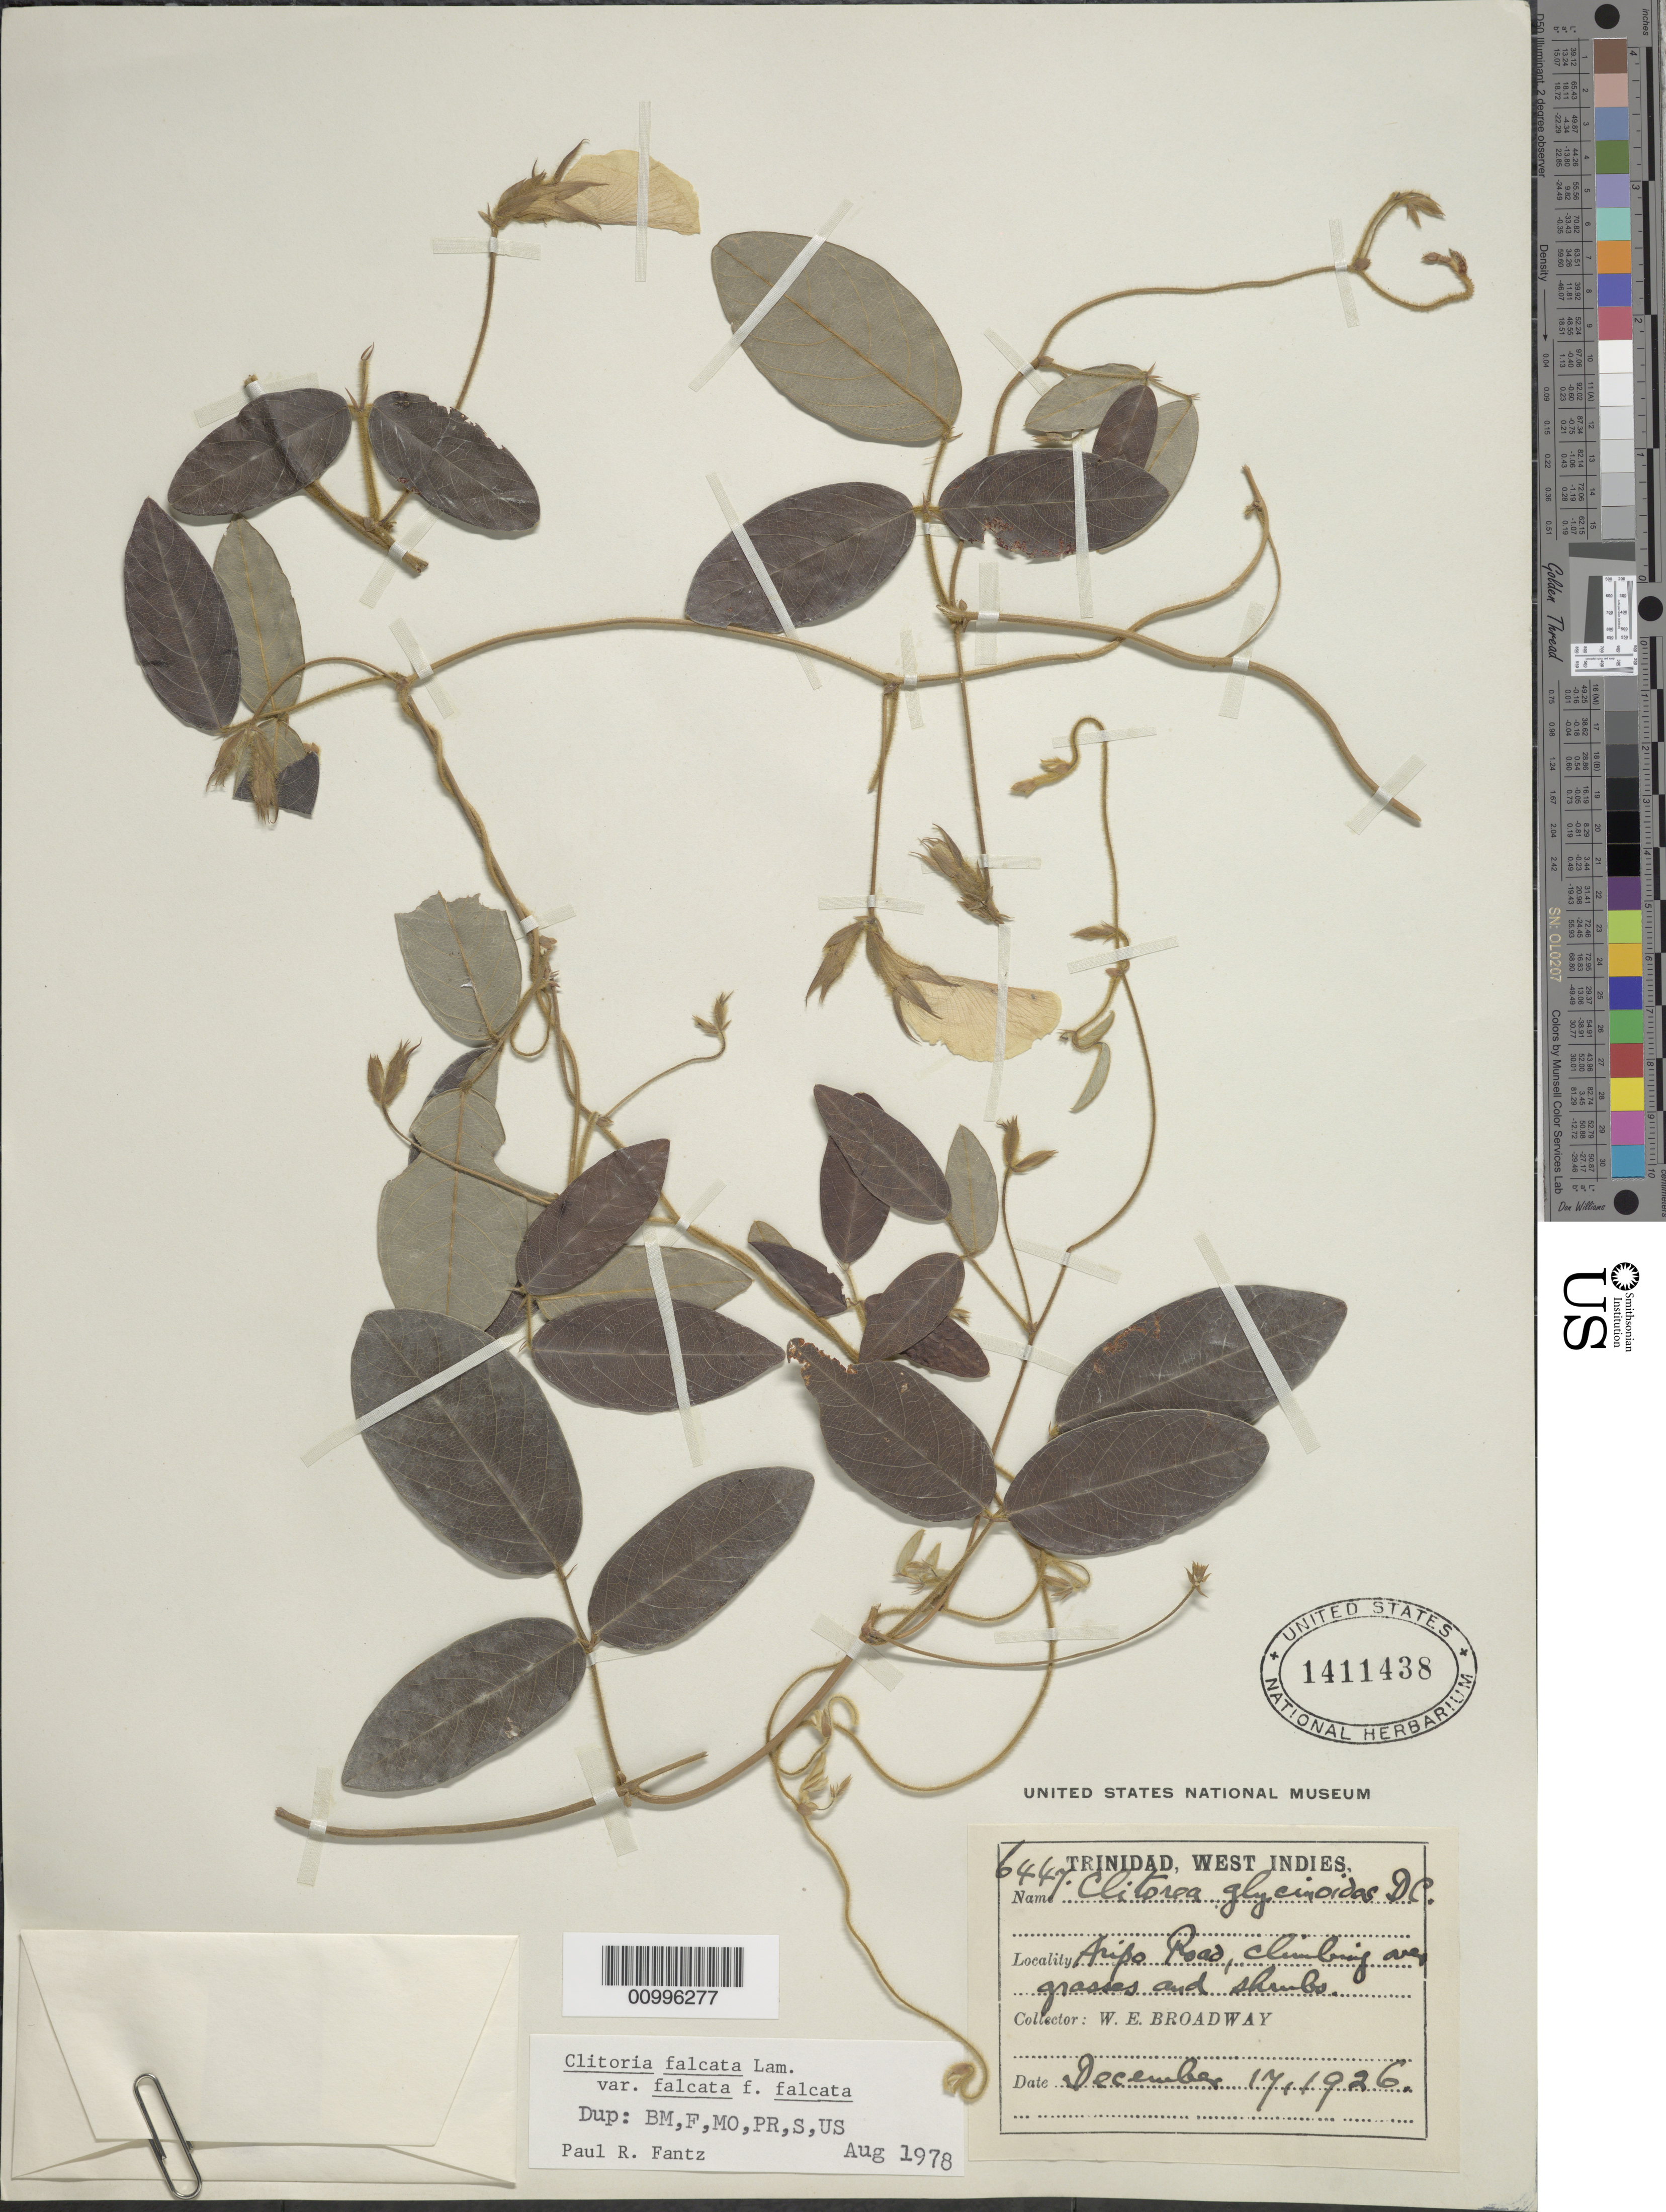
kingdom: Plantae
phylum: Tracheophyta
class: Magnoliopsida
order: Fabales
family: Fabaceae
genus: Clitoria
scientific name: Clitoria rubiginosa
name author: Juss.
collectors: W. E. Broadway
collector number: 6447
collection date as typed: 17 Dec 1926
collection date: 1926-12-17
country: Trinidad and Tobago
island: Trinidad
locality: Aipo Road, climbing over grasses and shrubs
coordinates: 0 N, 0 E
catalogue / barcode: US 1411438